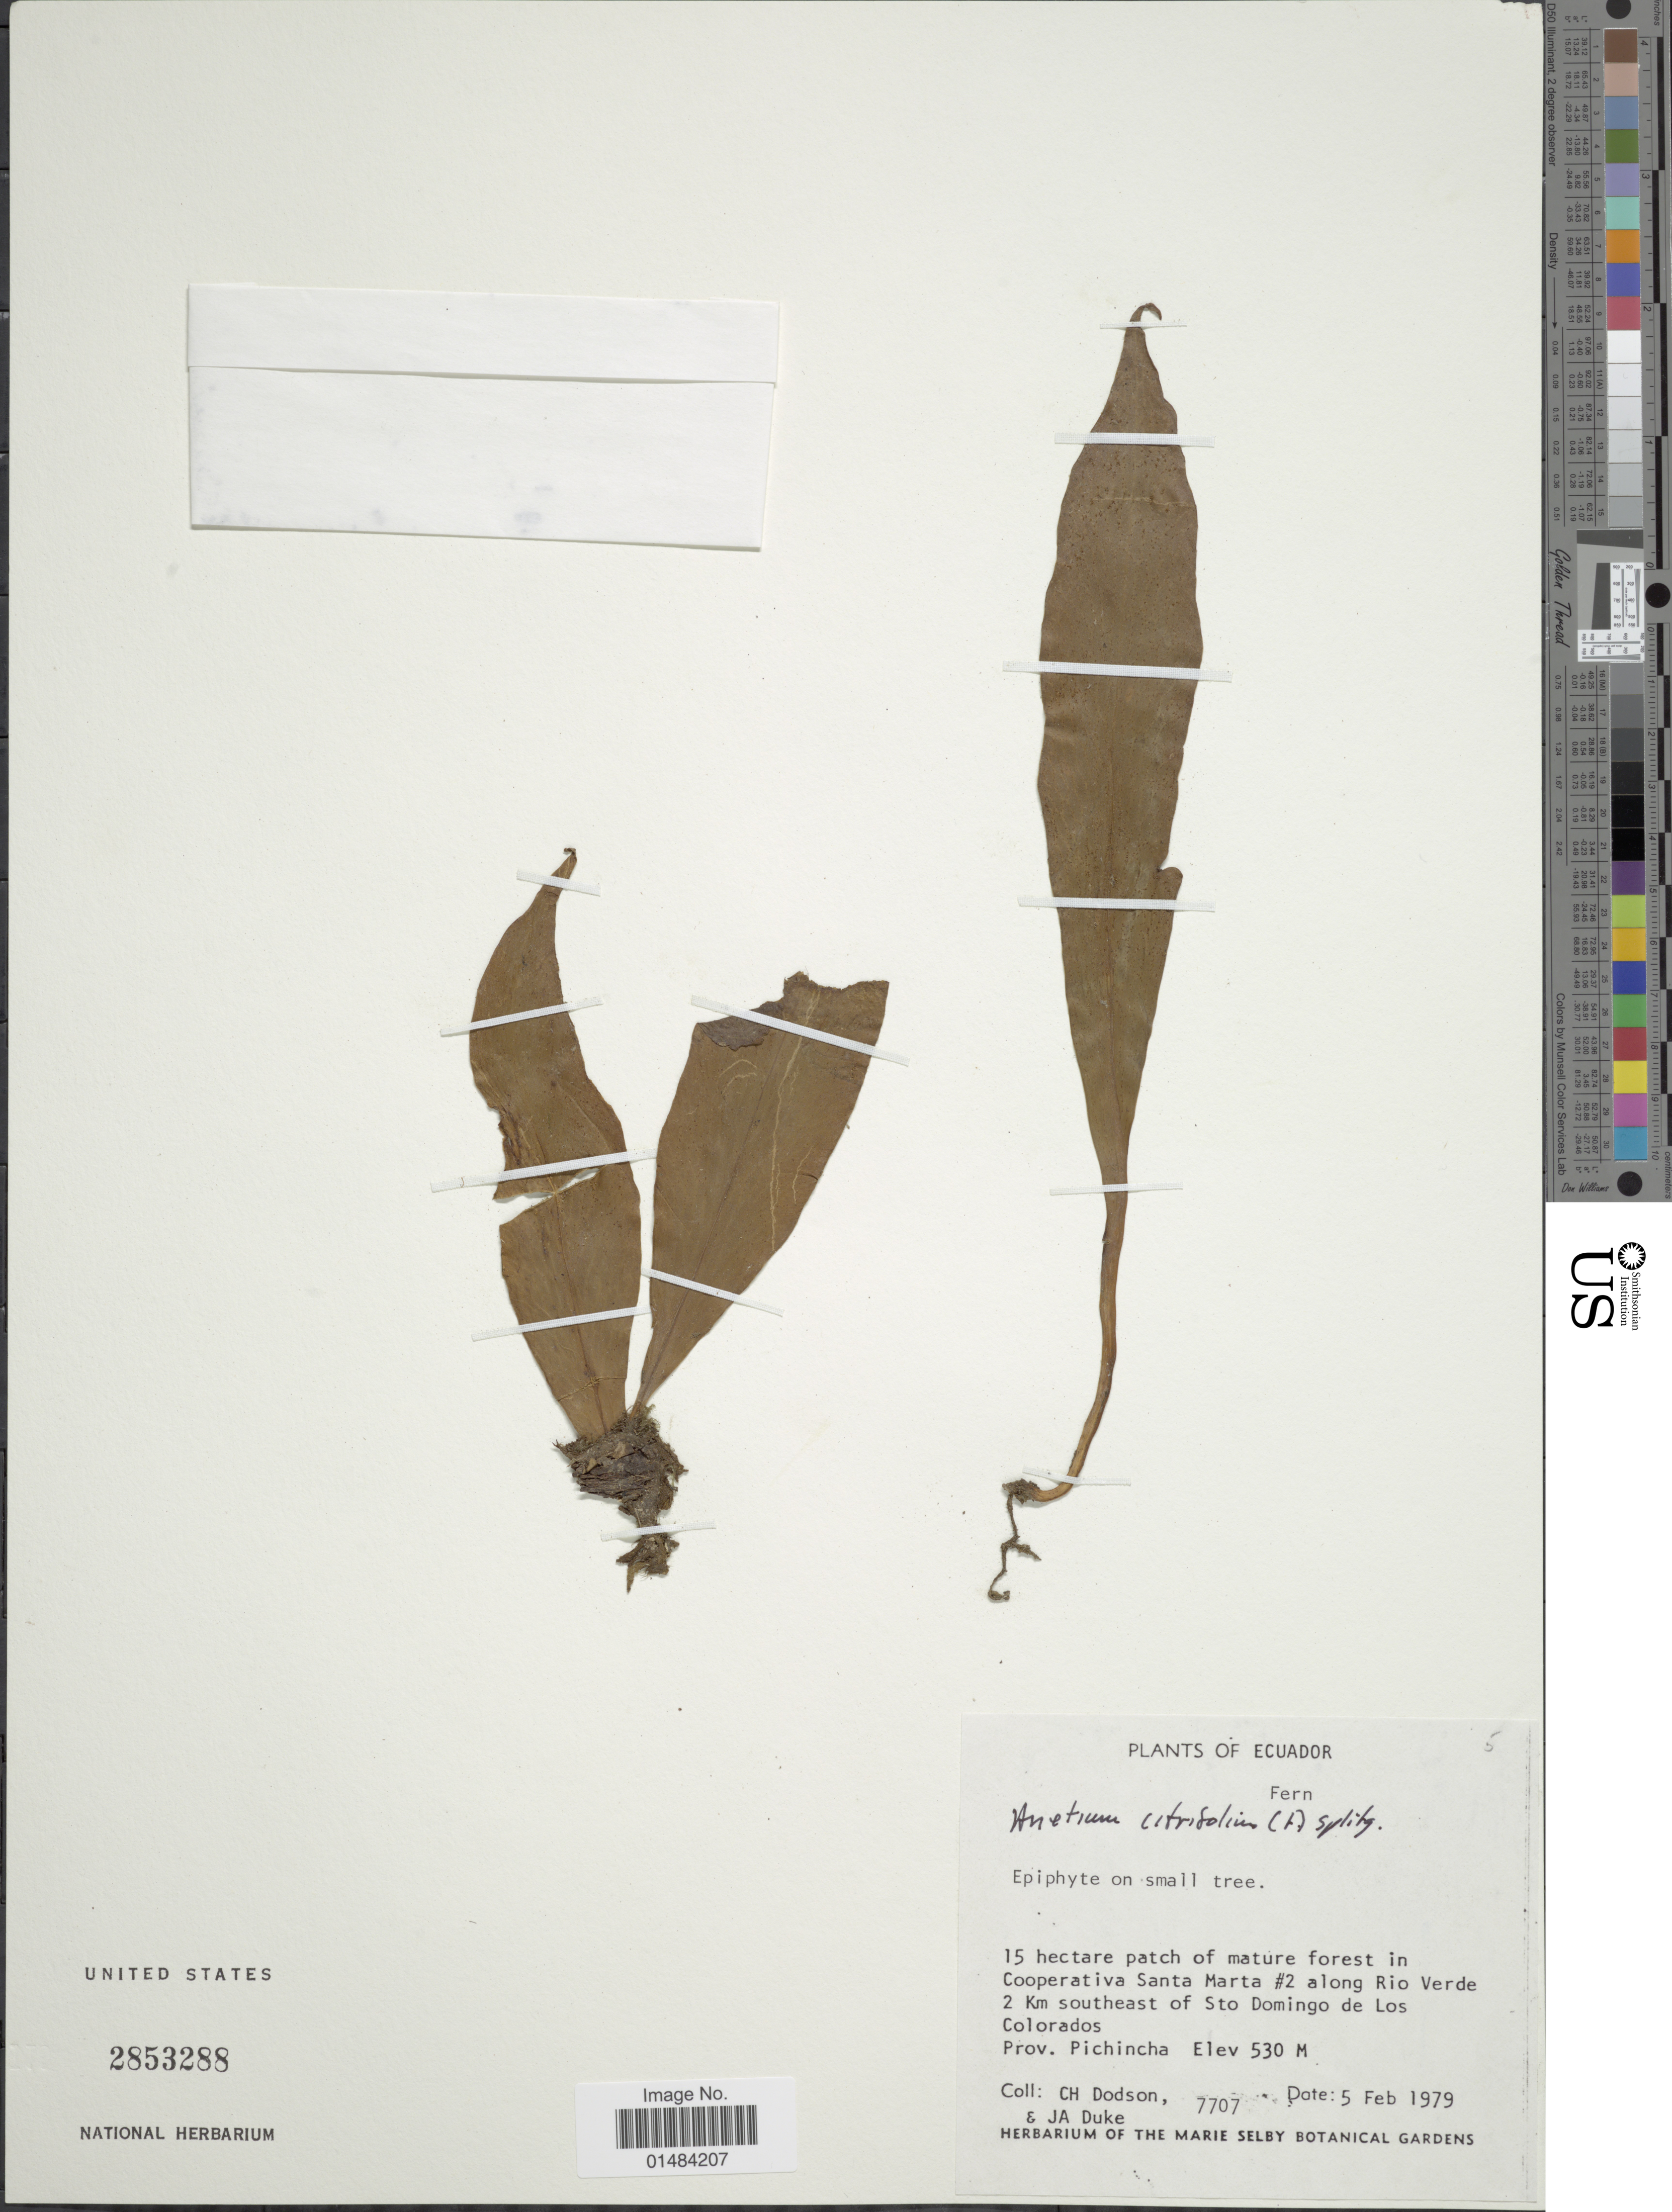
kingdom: Plantae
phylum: Tracheophyta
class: Polypodiopsida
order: Polypodiales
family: Pteridaceae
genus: Anetium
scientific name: Anetium citrifolium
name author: (L.) Splitg.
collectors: C. H. Dodson & J. A. Duke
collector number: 7707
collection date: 1979-02-05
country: Ecuador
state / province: Pichincha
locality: Ecuador, 15 hectare patch of mature forest in Cooperative Santa Marta #2 along Rio Verde 2 Km southwest of Sto. Domingo de Los Colorados. Prov. Pichincha.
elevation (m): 530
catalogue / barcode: US 2853288